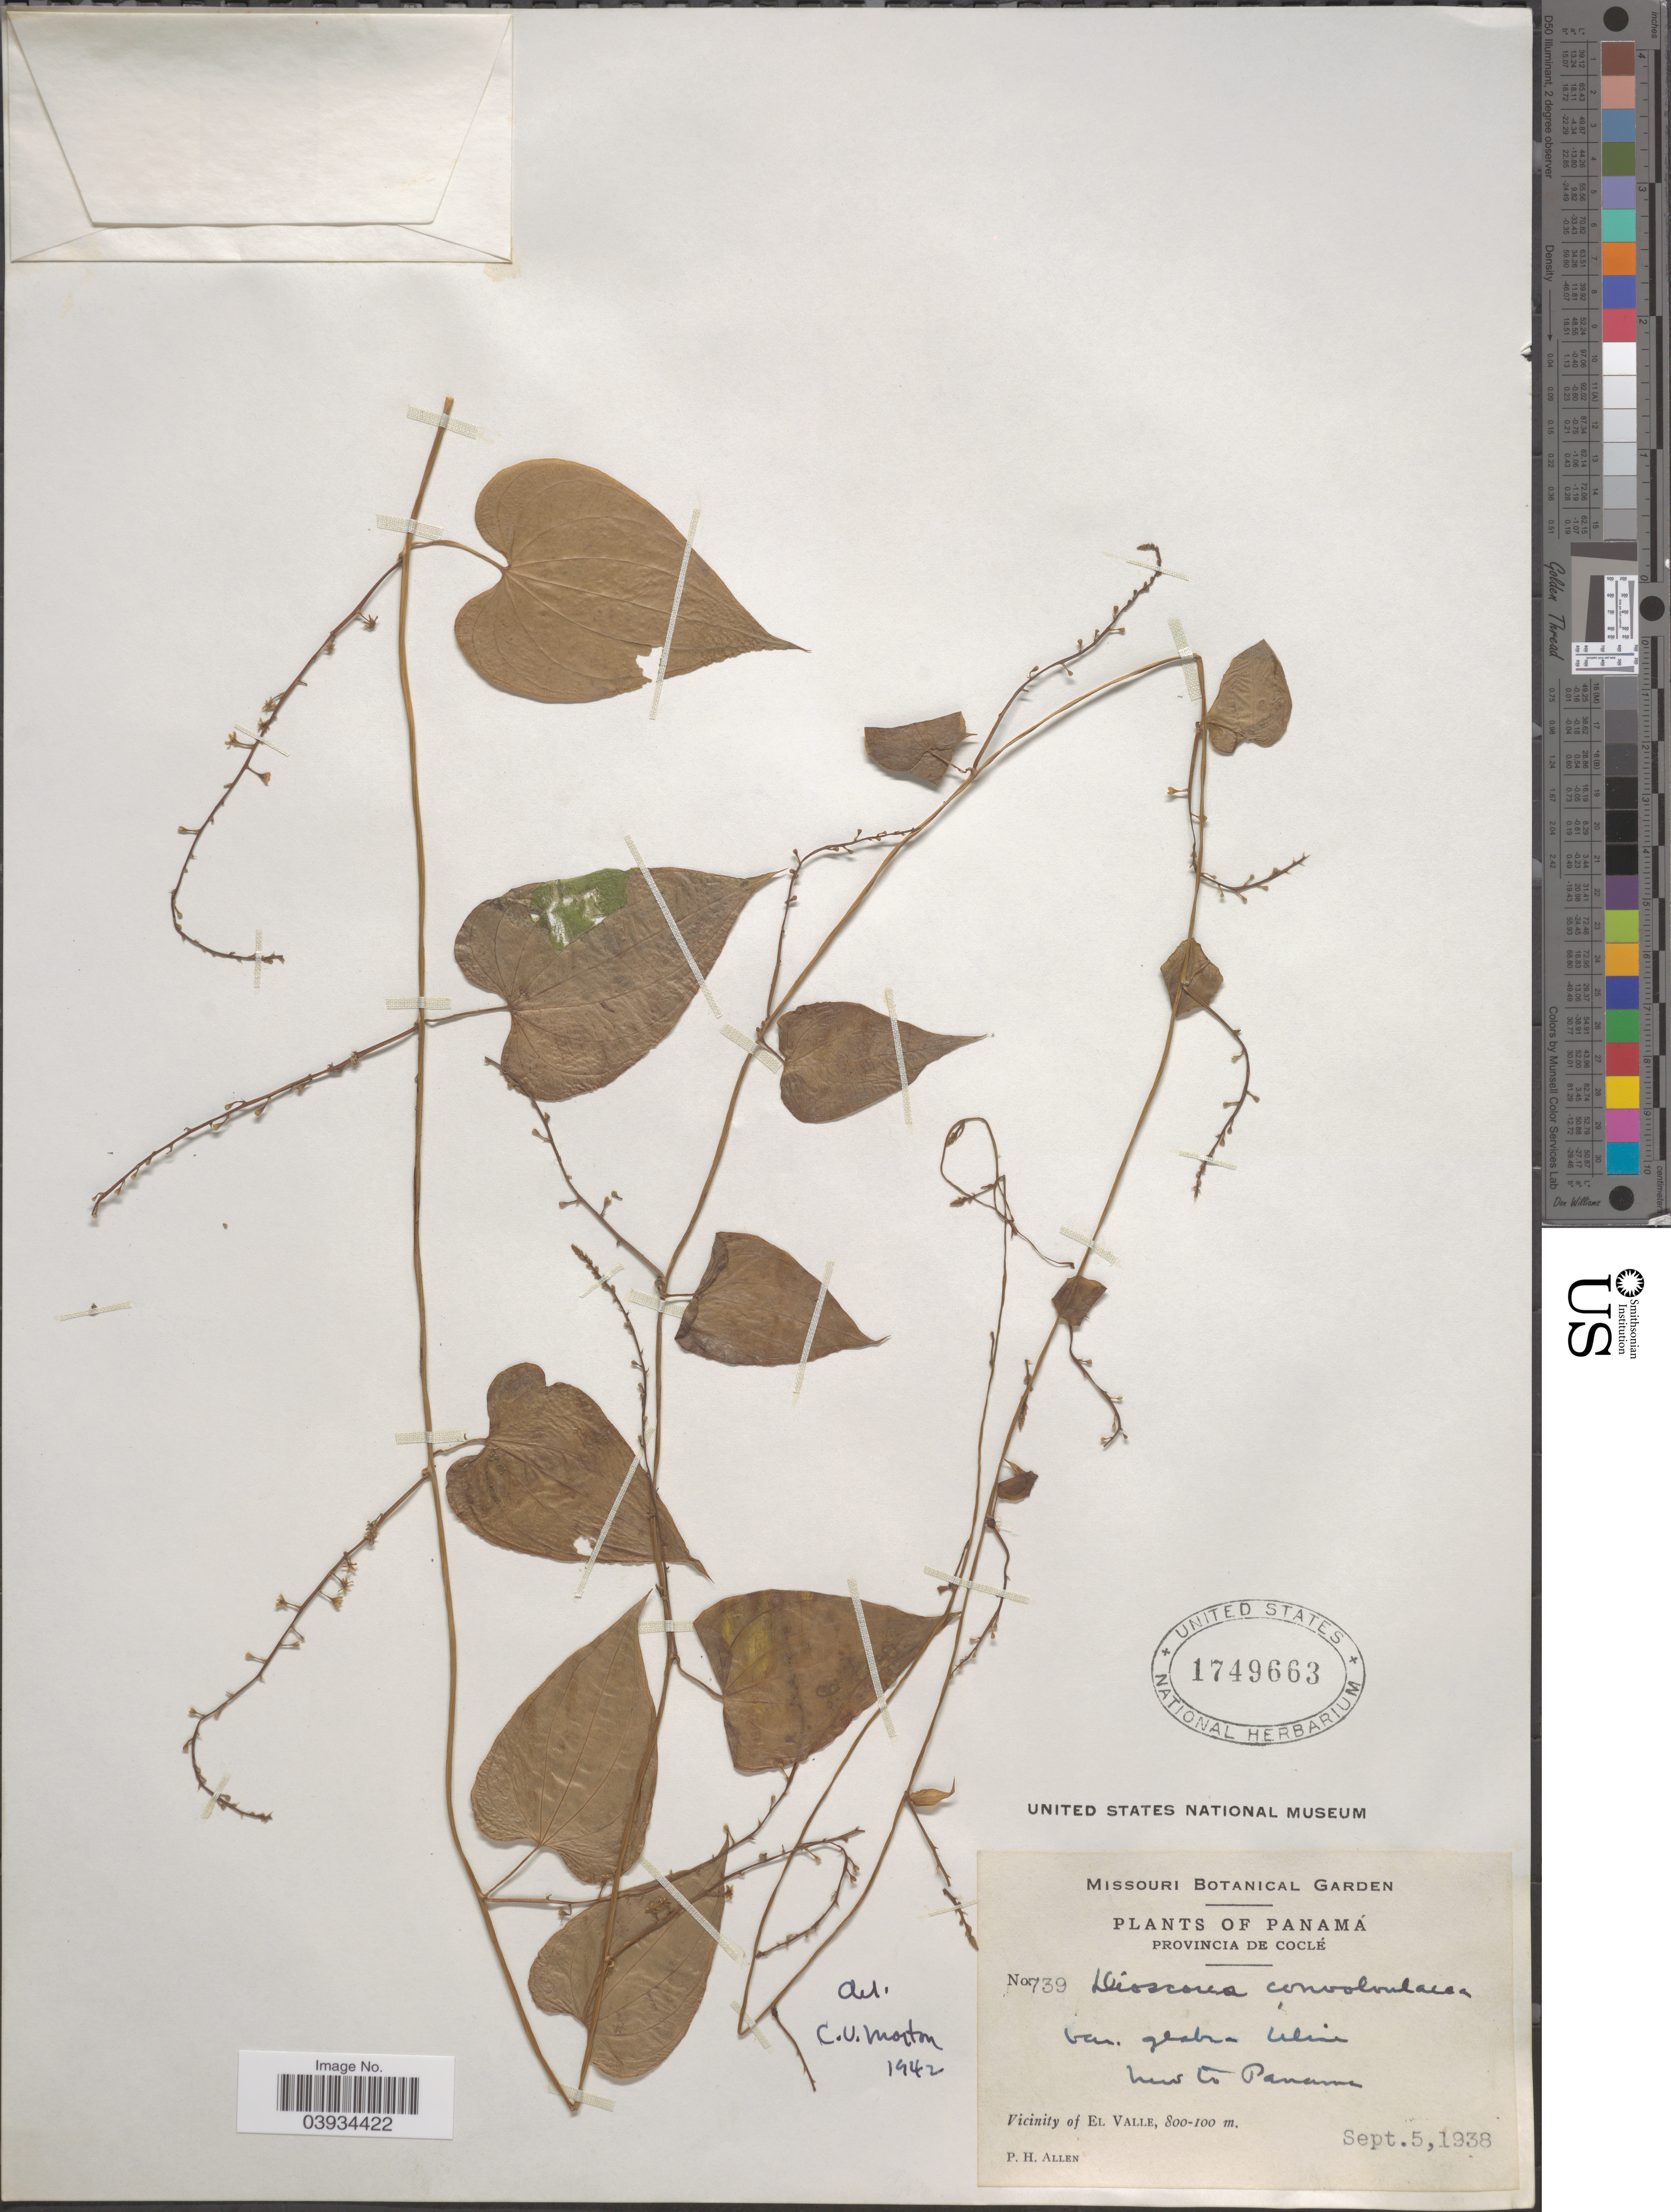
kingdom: Plantae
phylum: Tracheophyta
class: Liliopsida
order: Dioscoreales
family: Dioscoreaceae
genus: Dioscorea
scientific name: Dioscorea convolvulacea var. glabra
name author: (Hemsl.) Uline ex R. Knuth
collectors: P. H. Allen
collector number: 739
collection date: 1938-09-05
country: Panama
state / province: Cocle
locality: Vicinity of El Valle.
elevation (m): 100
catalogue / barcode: US 1749663